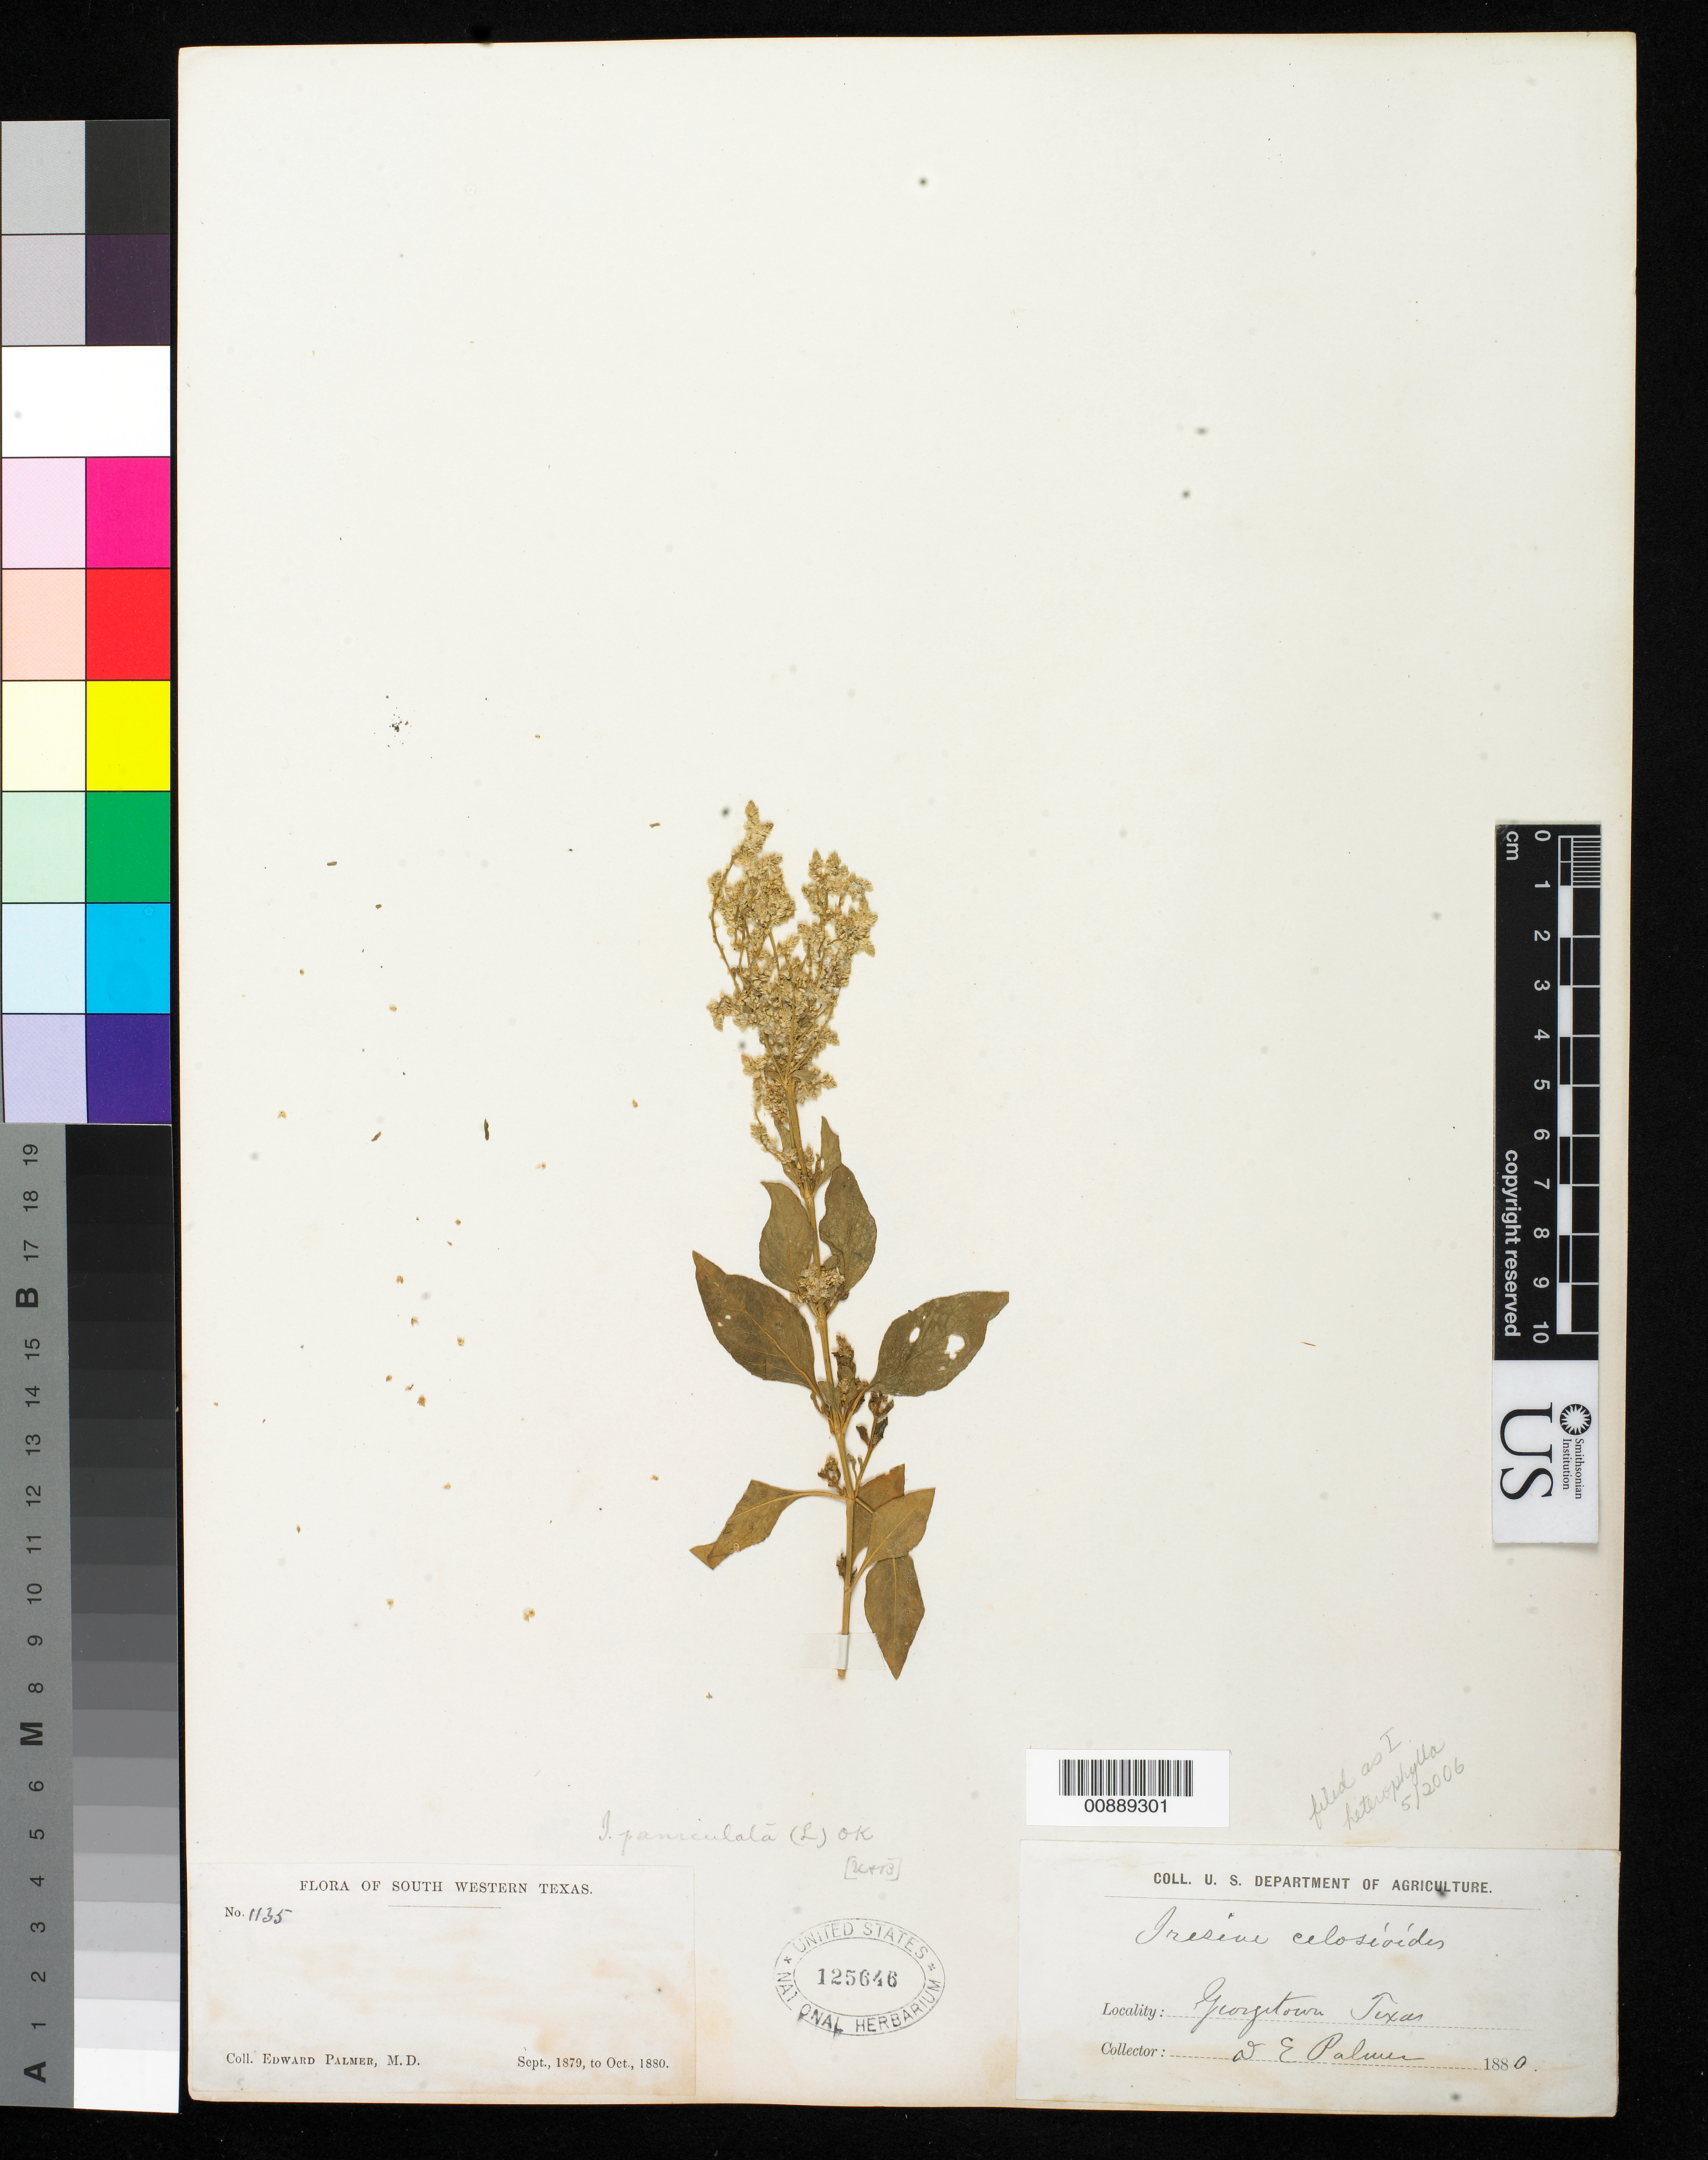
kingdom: Plantae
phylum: Tracheophyta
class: Magnoliopsida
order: Caryophyllales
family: Amaranthaceae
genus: Iresine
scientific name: Iresine heterophylla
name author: Standl.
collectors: E. Palmer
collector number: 1135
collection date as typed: Sep 1879 to -- Oct 1880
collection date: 1879-09/1880-10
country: United States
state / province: Texas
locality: Georgetown, Texas.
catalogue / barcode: US 125646